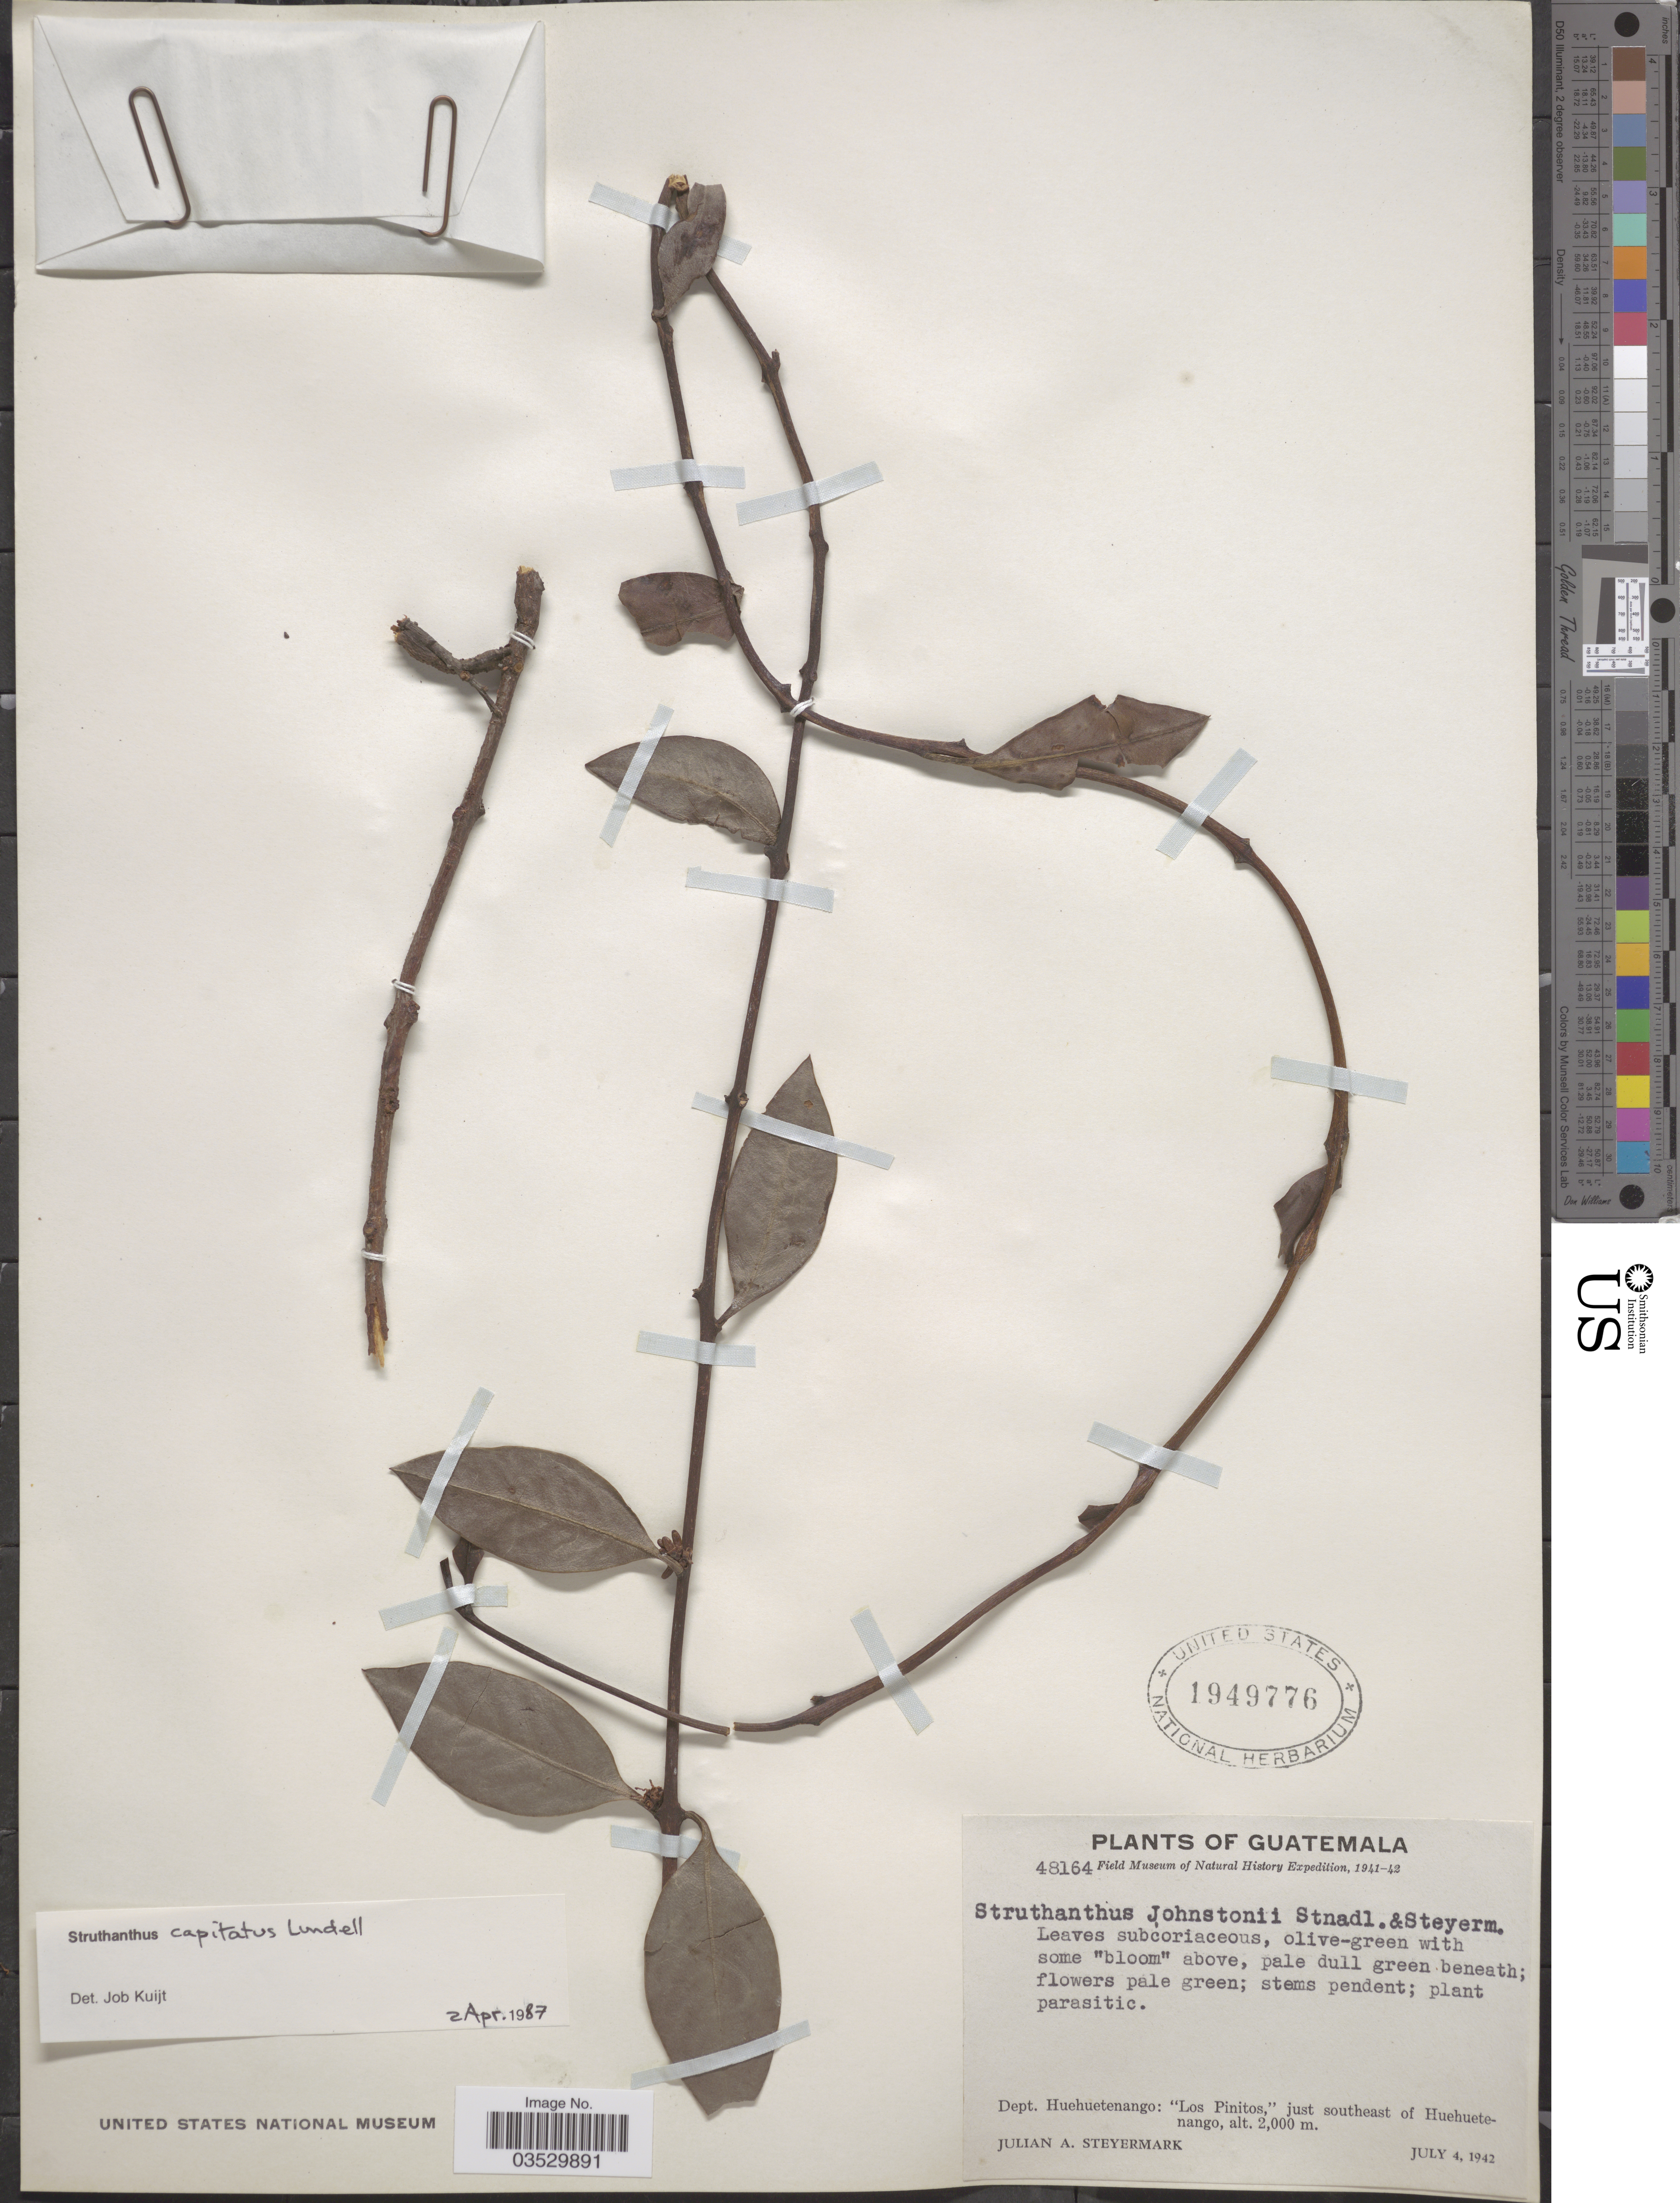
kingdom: Plantae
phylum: Tracheophyta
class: Magnoliopsida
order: Santalales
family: Loranthaceae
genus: Struthanthus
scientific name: Struthanthus capitatus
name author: Lundell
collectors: J. Steyermark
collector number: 48164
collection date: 1942-07-04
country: Guatemala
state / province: Huehuetenango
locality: Dept. Huehuetenango: "Los Pinitos," just southeast of Huehuetenango.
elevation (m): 2000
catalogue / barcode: US 1949776